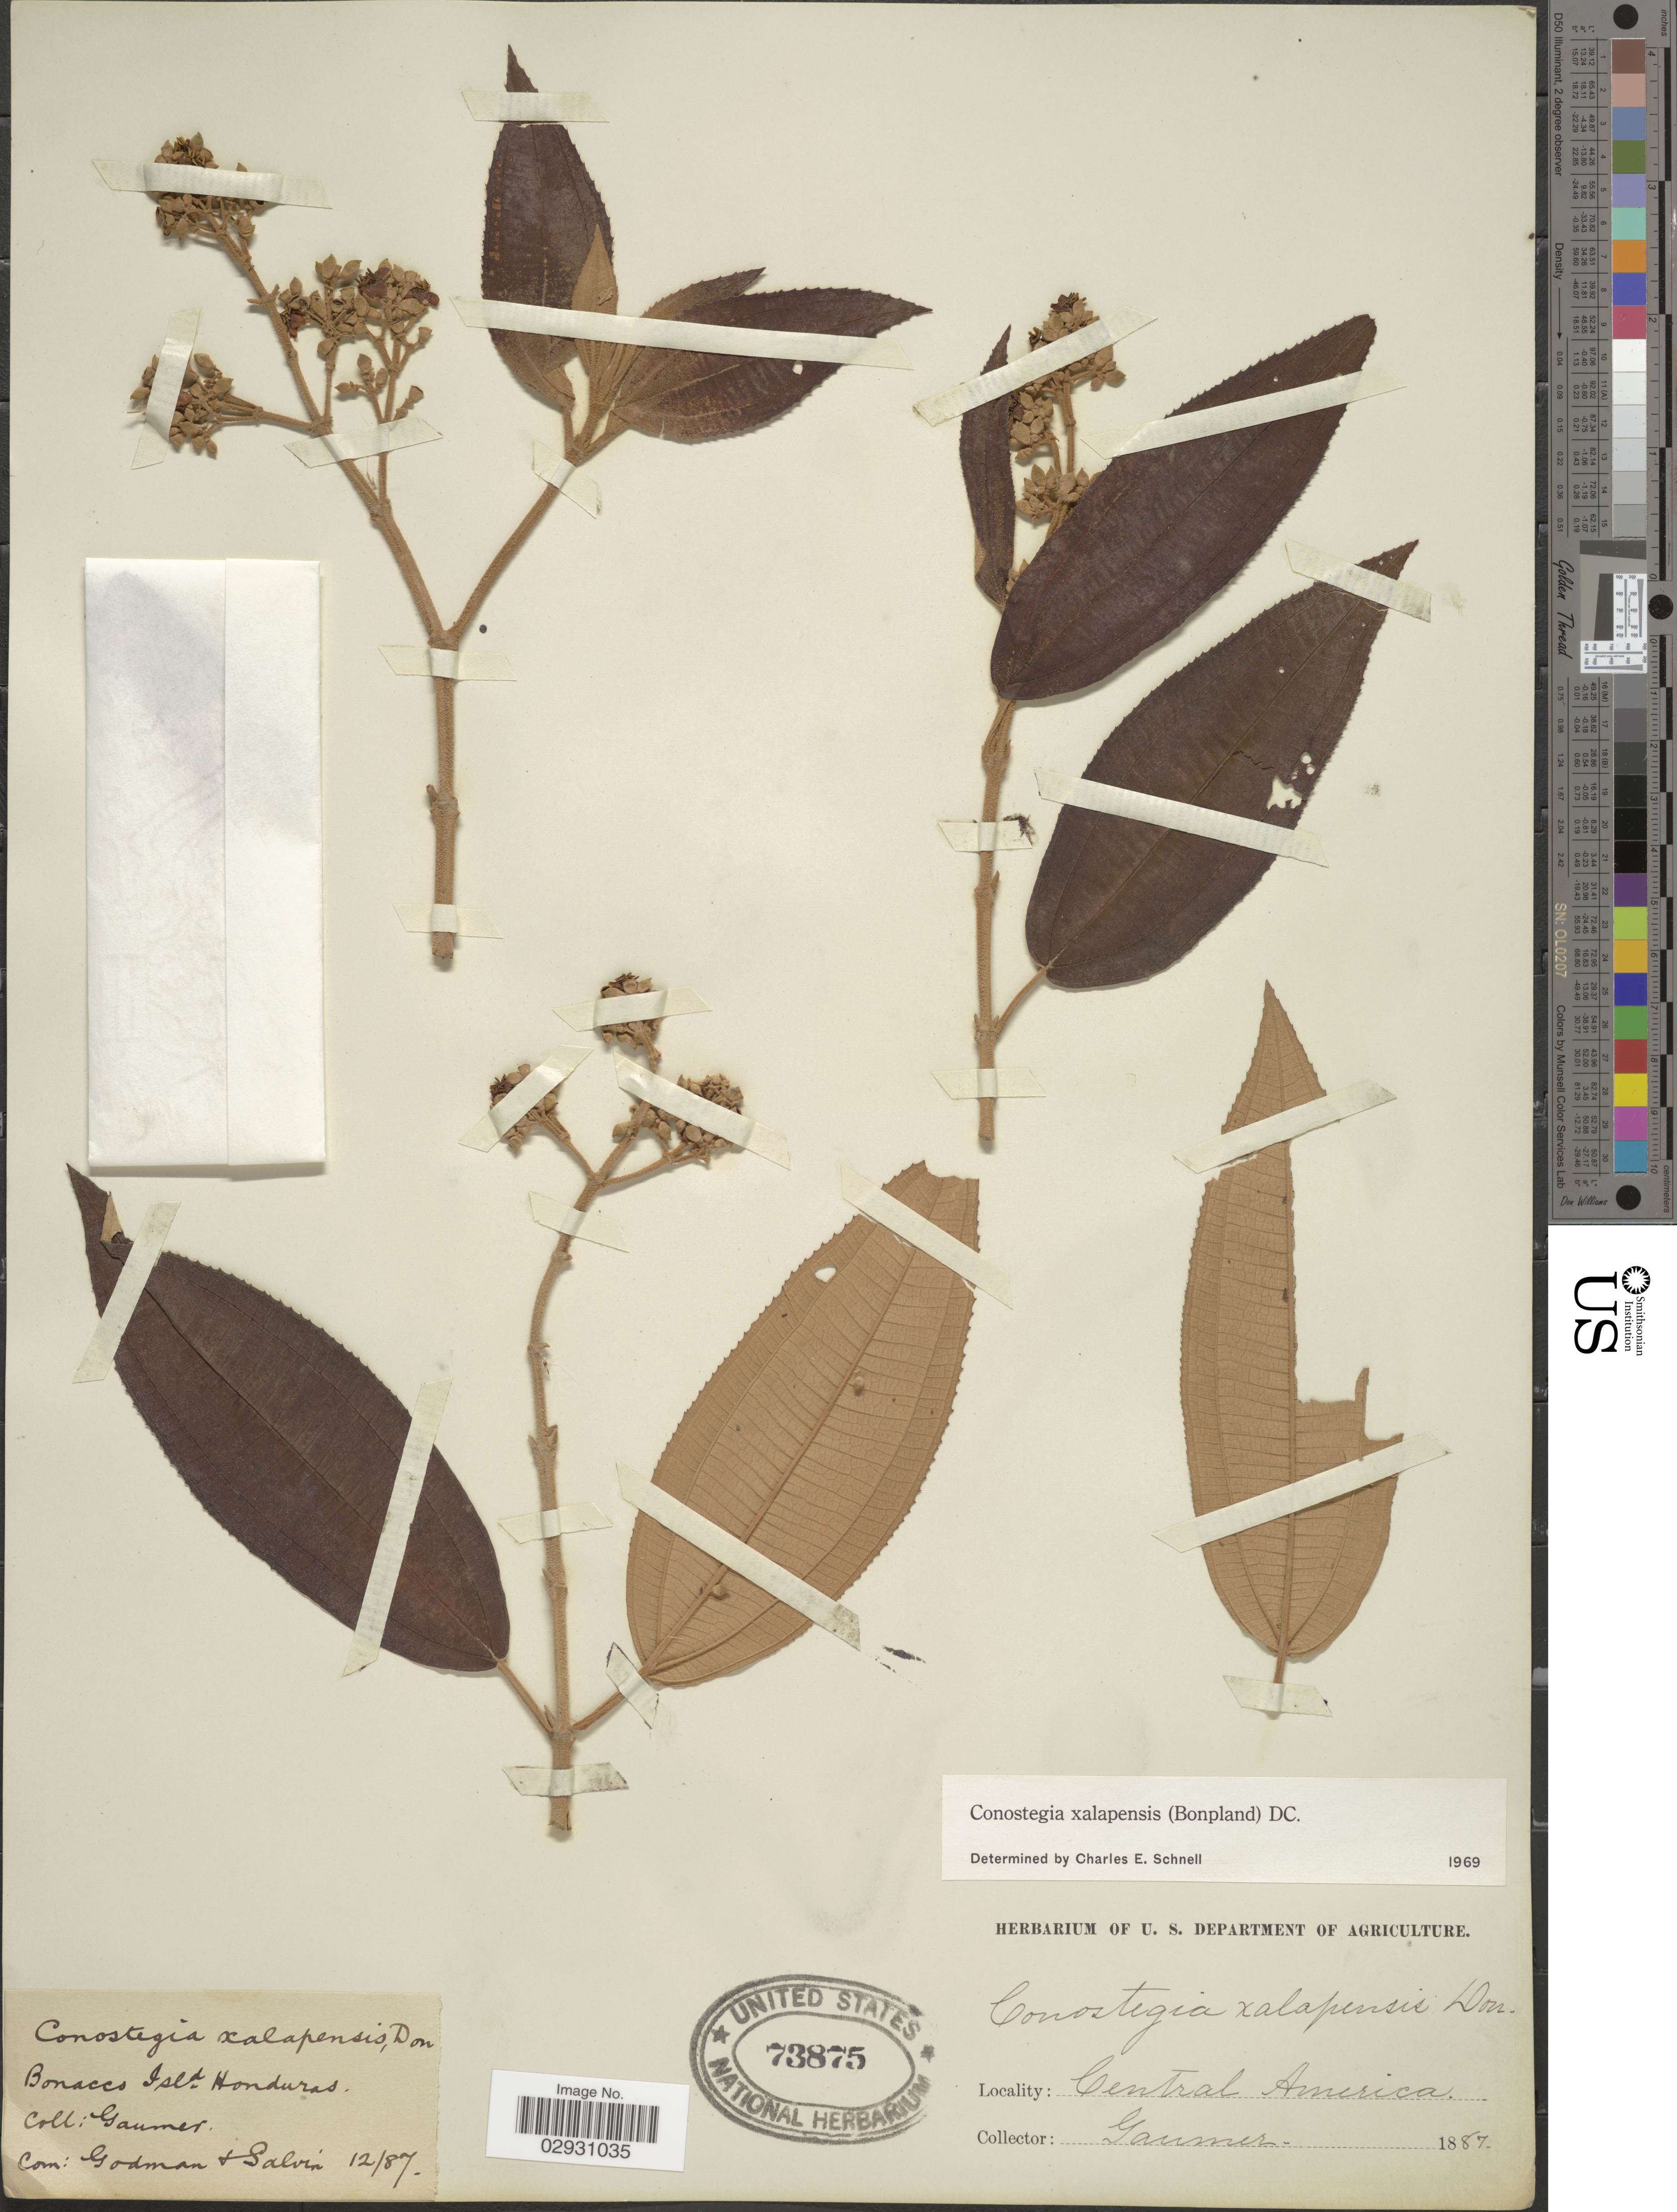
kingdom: Plantae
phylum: Tracheophyta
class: Magnoliopsida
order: Myrtales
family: Melastomataceae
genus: Conostegia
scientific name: Conostegia quadrangularis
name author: Schltdl. ex Steud.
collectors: -. Gaumer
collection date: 1887-12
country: Honduras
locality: Bonacca Isld.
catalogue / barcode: US 73875